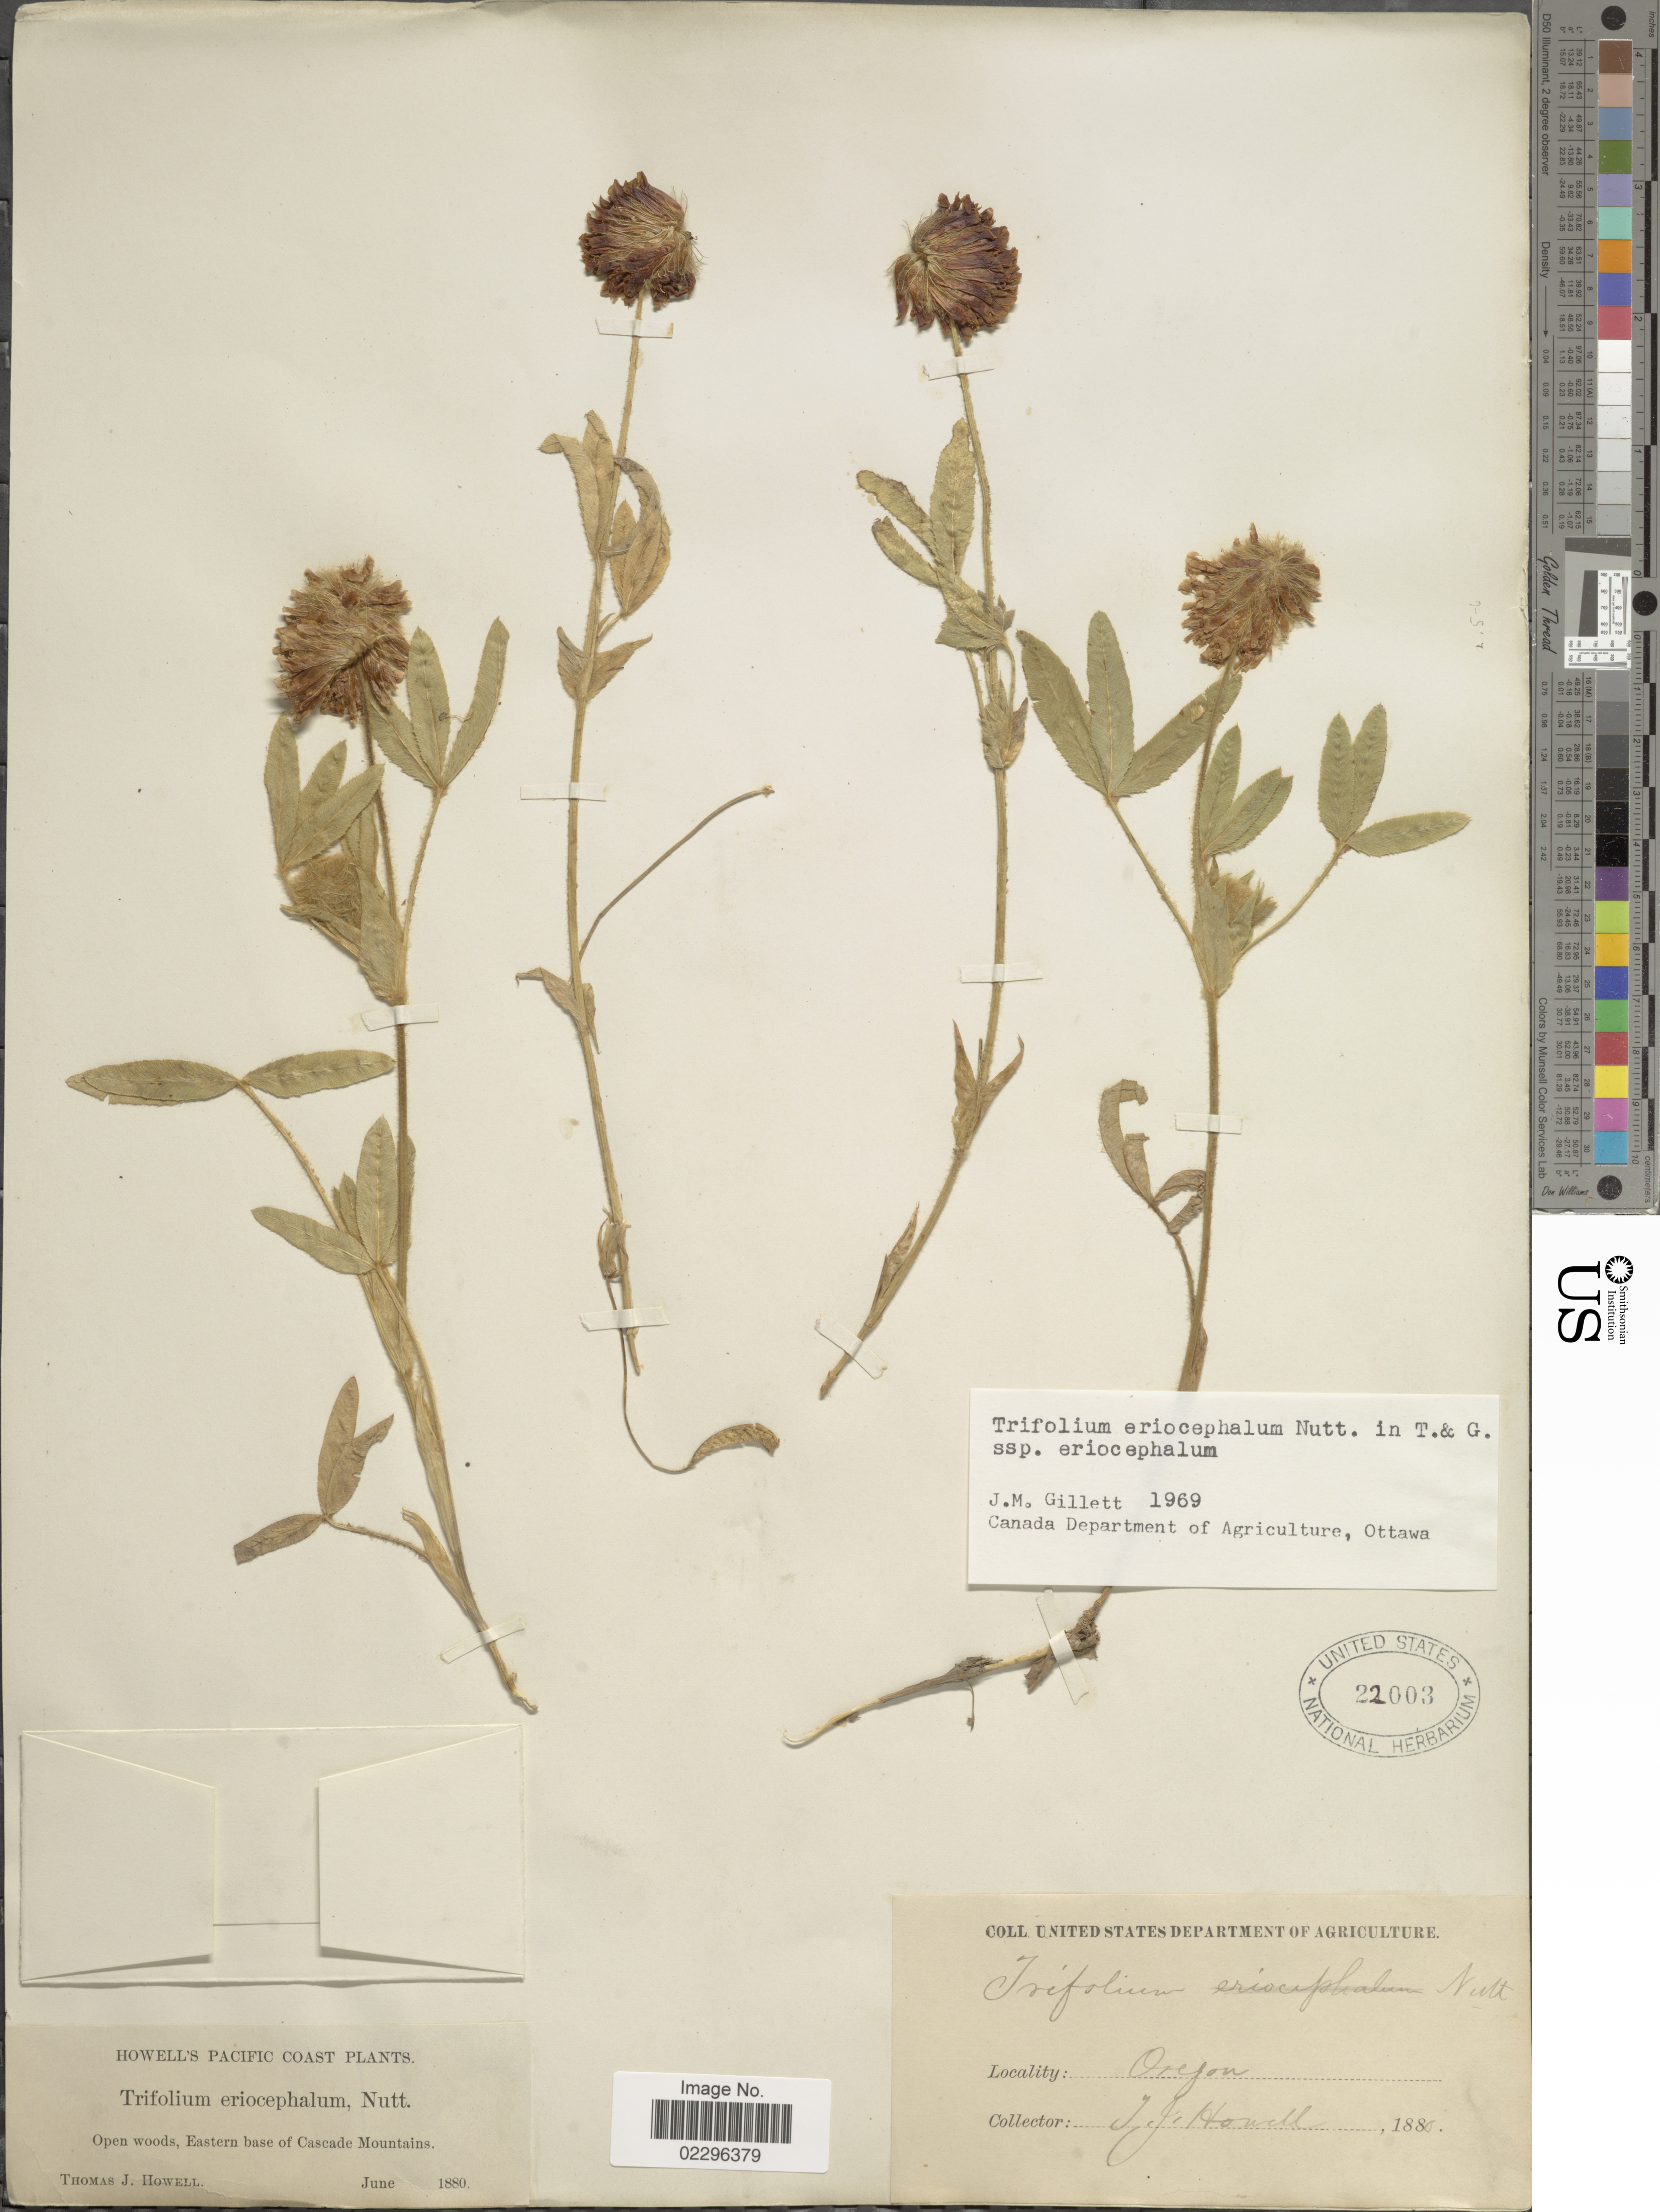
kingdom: Plantae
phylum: Tracheophyta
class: Magnoliopsida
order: Fabales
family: Fabaceae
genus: Trifolium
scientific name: Trifolium eriocephalum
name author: Nutt.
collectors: T. J. Howell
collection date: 1880-06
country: United States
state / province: Oregon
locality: Pacific Coast. Eastern base of Cascade Mountains.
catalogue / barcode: US 22003